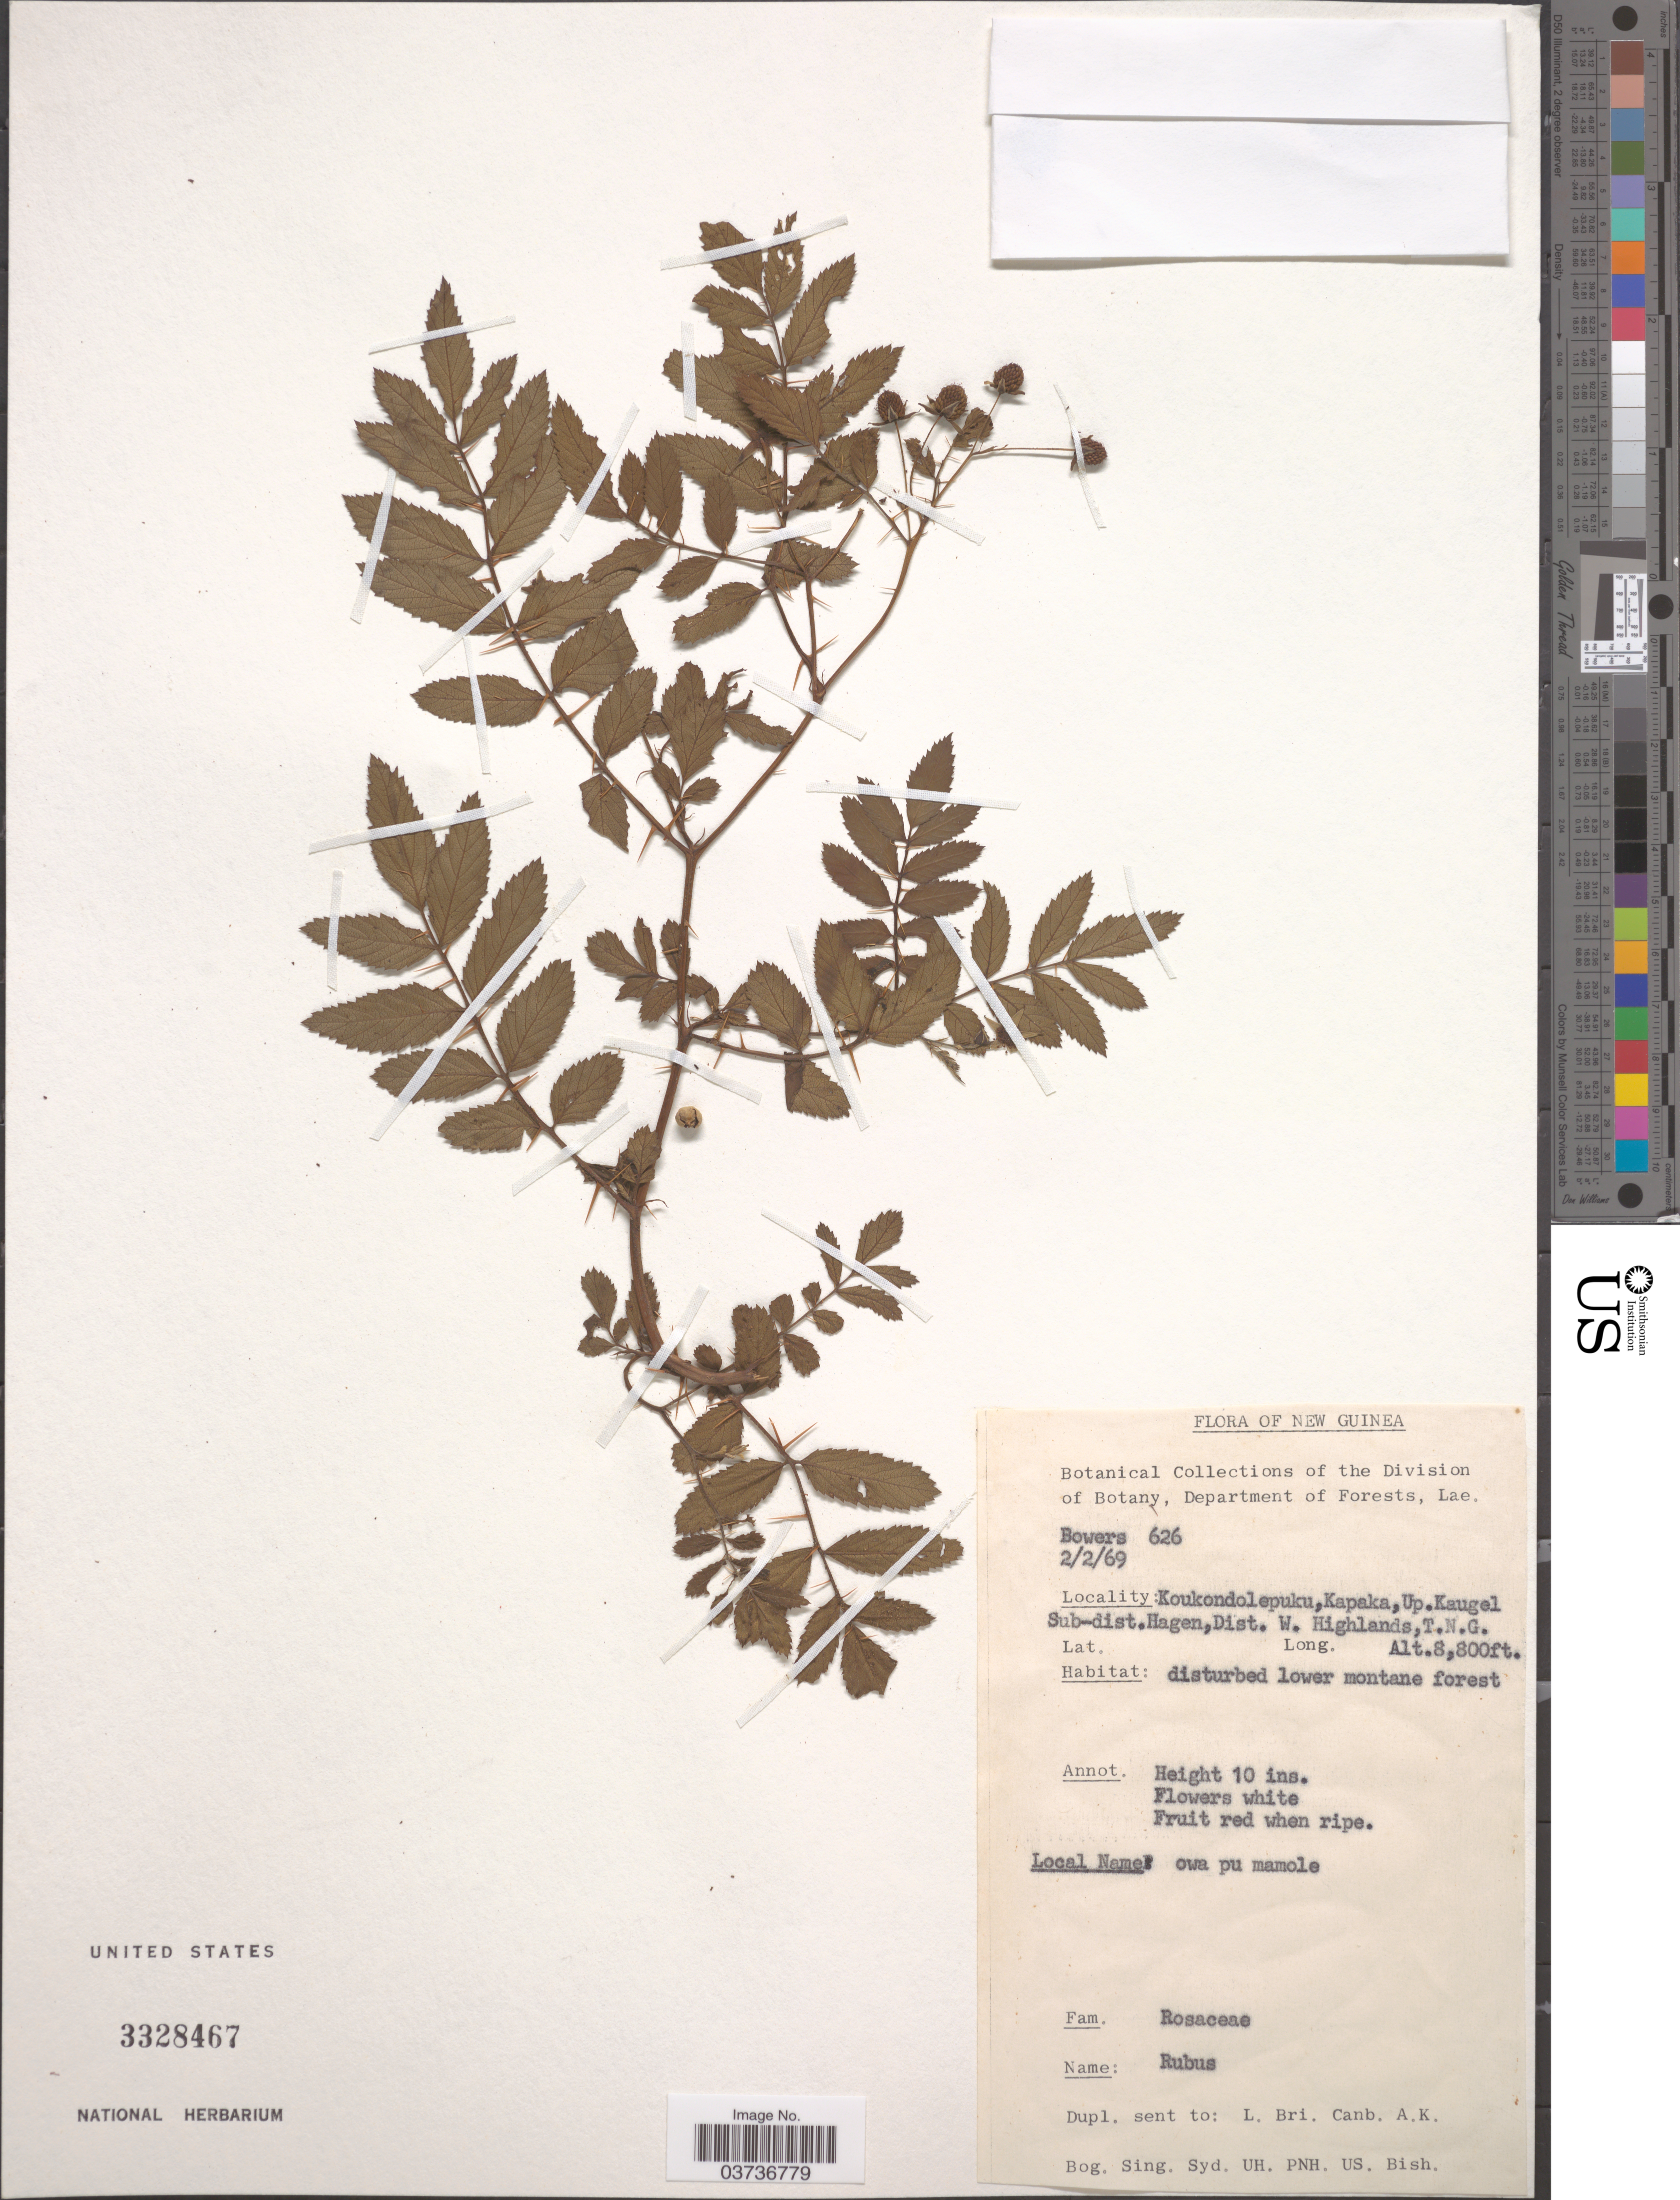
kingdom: Plantae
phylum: Tracheophyta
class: Magnoliopsida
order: Rosales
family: Rosaceae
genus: Rubus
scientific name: Rubus sp.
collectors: -. Bowers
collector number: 626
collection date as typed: Transcribed d/m/y: 2/2/69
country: Papua New Guinea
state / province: Western Highlands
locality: New Guinea. Koukondolepuku, Kapaka, Up. Kaugel Sub-dist. Hagen, Dist. W. Highlands, T.N.G.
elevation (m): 2682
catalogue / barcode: US 3328467